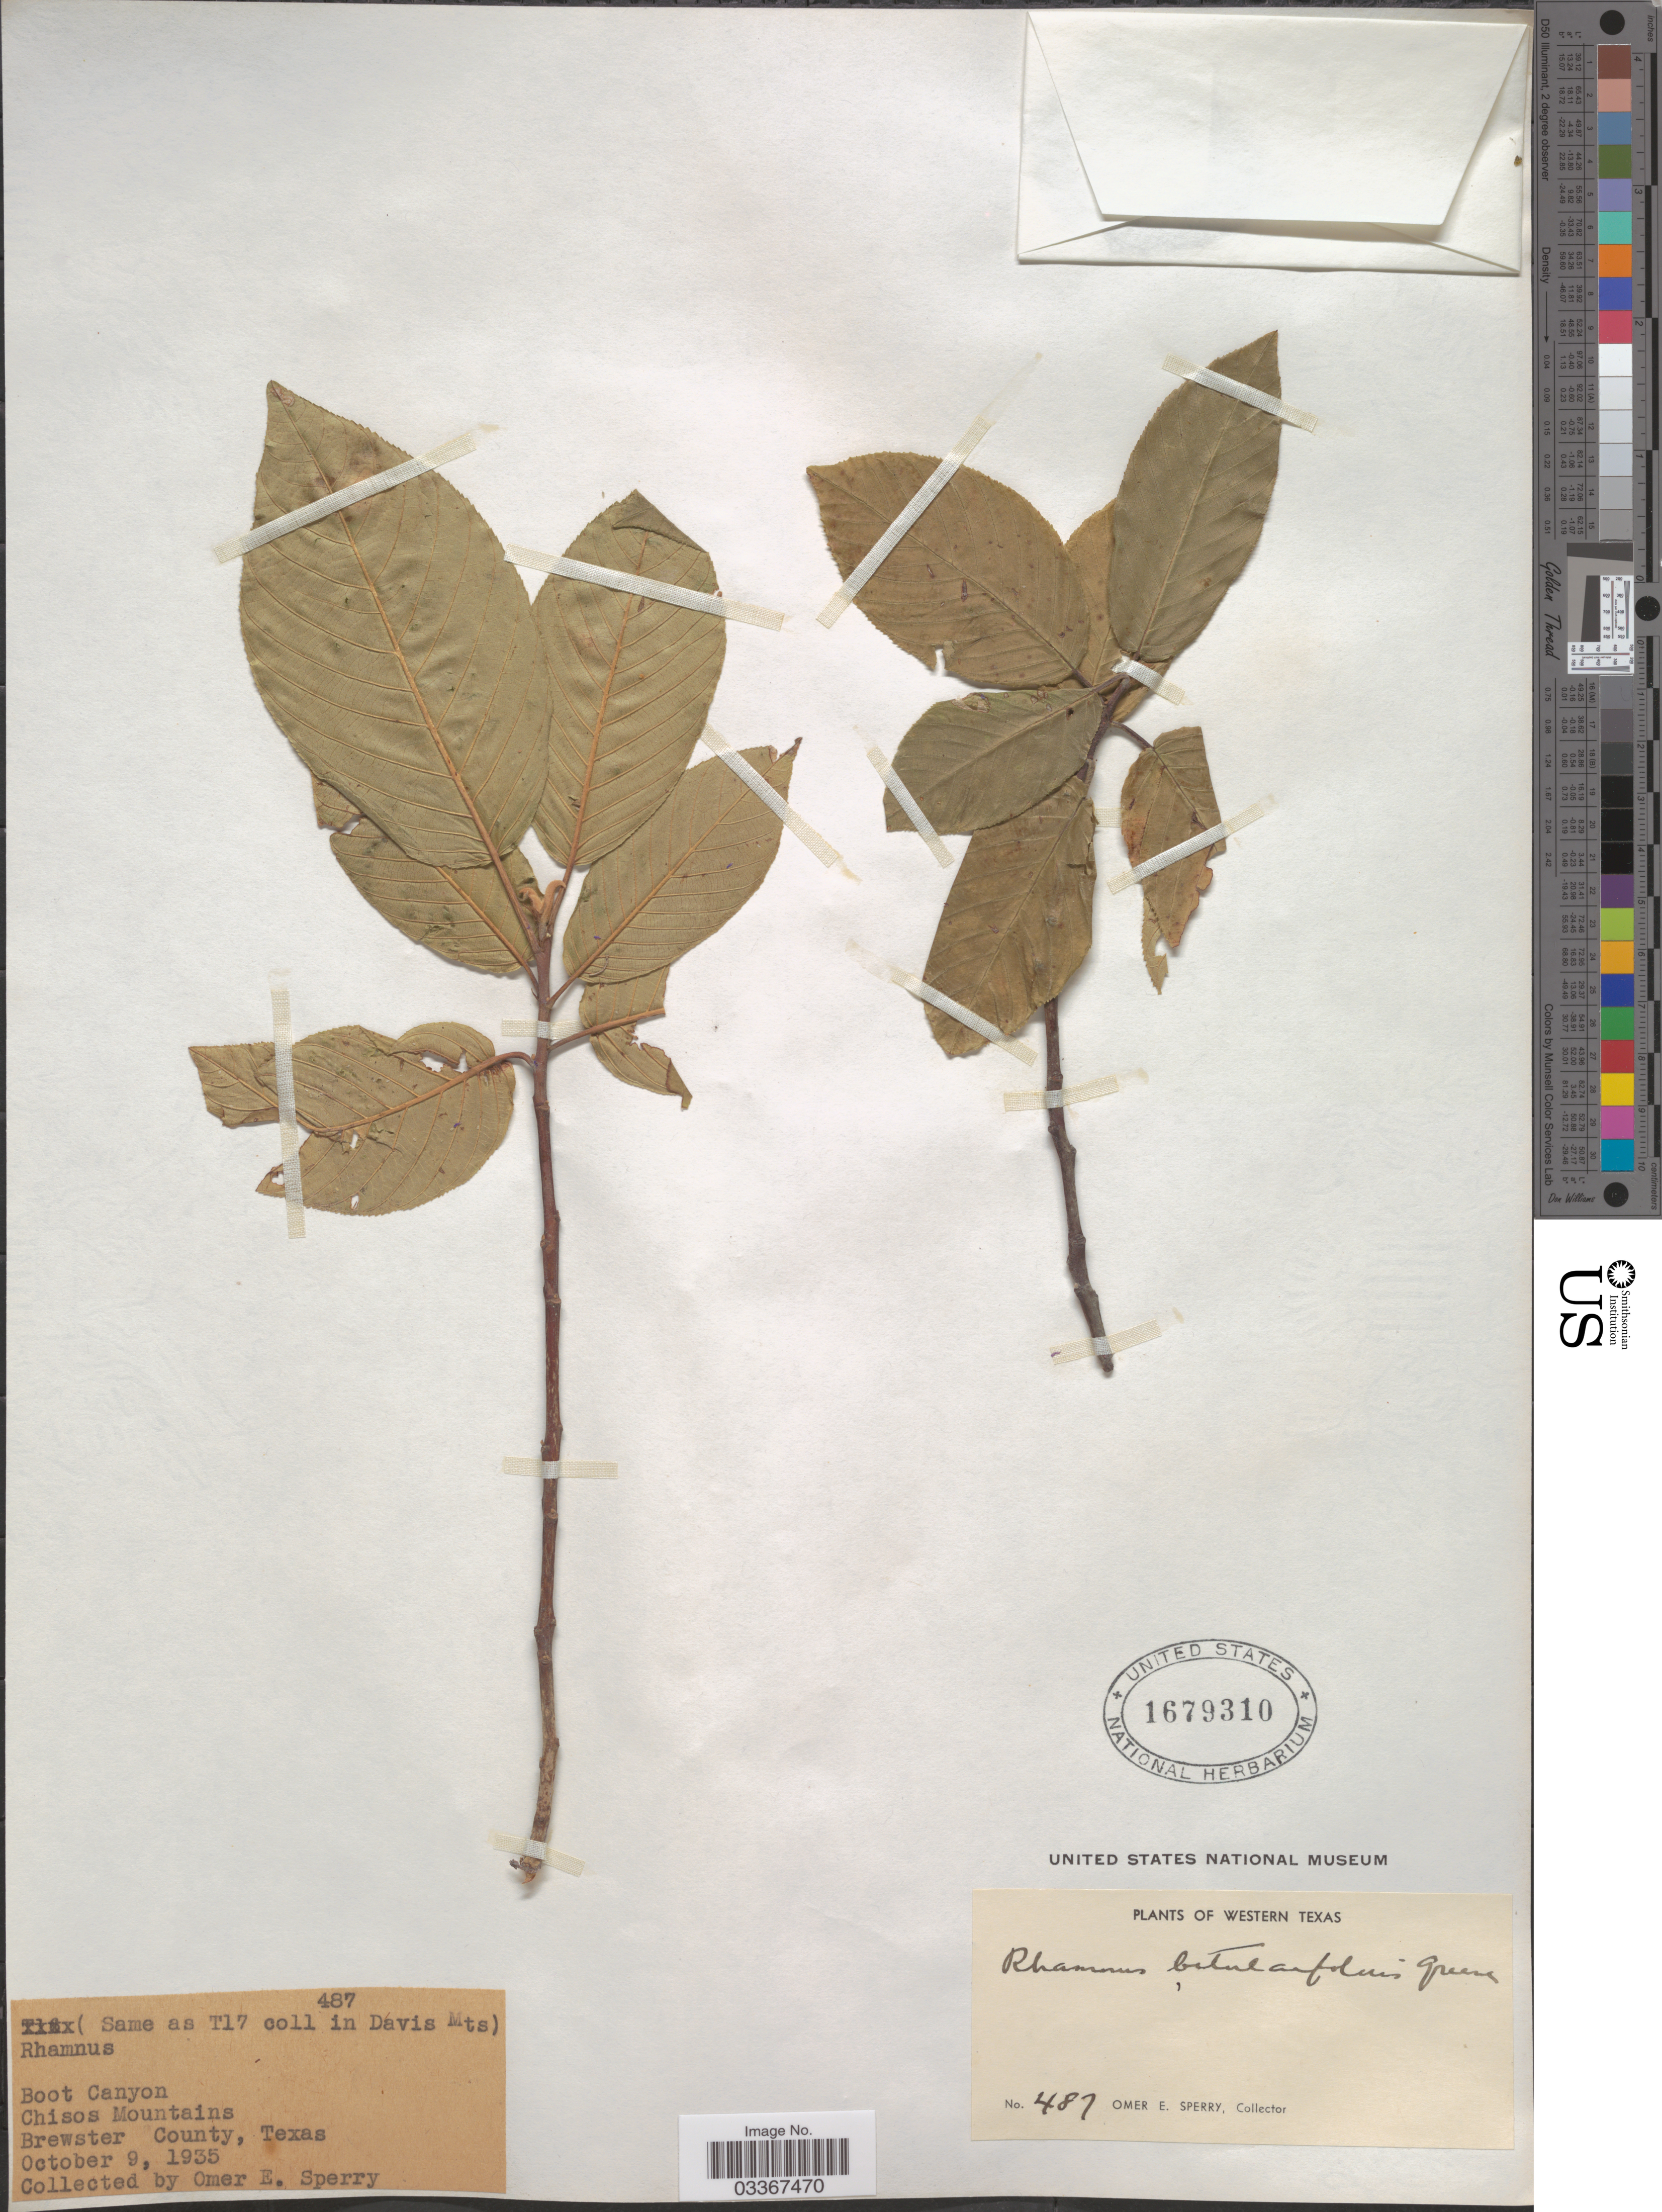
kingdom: Plantae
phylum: Tracheophyta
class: Magnoliopsida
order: Rosales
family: Rhamnaceae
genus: Frangula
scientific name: Frangula betulifolia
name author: (Greene) Grubov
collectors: O. E. Sperry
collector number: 487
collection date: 1935-10-09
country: United States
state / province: Texas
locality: Western Texas. (Same as T17 coll in Davis Mts) [unsure placement] Boot Canyon. Chisos Mountains. Brewster County.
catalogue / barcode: US 1679310